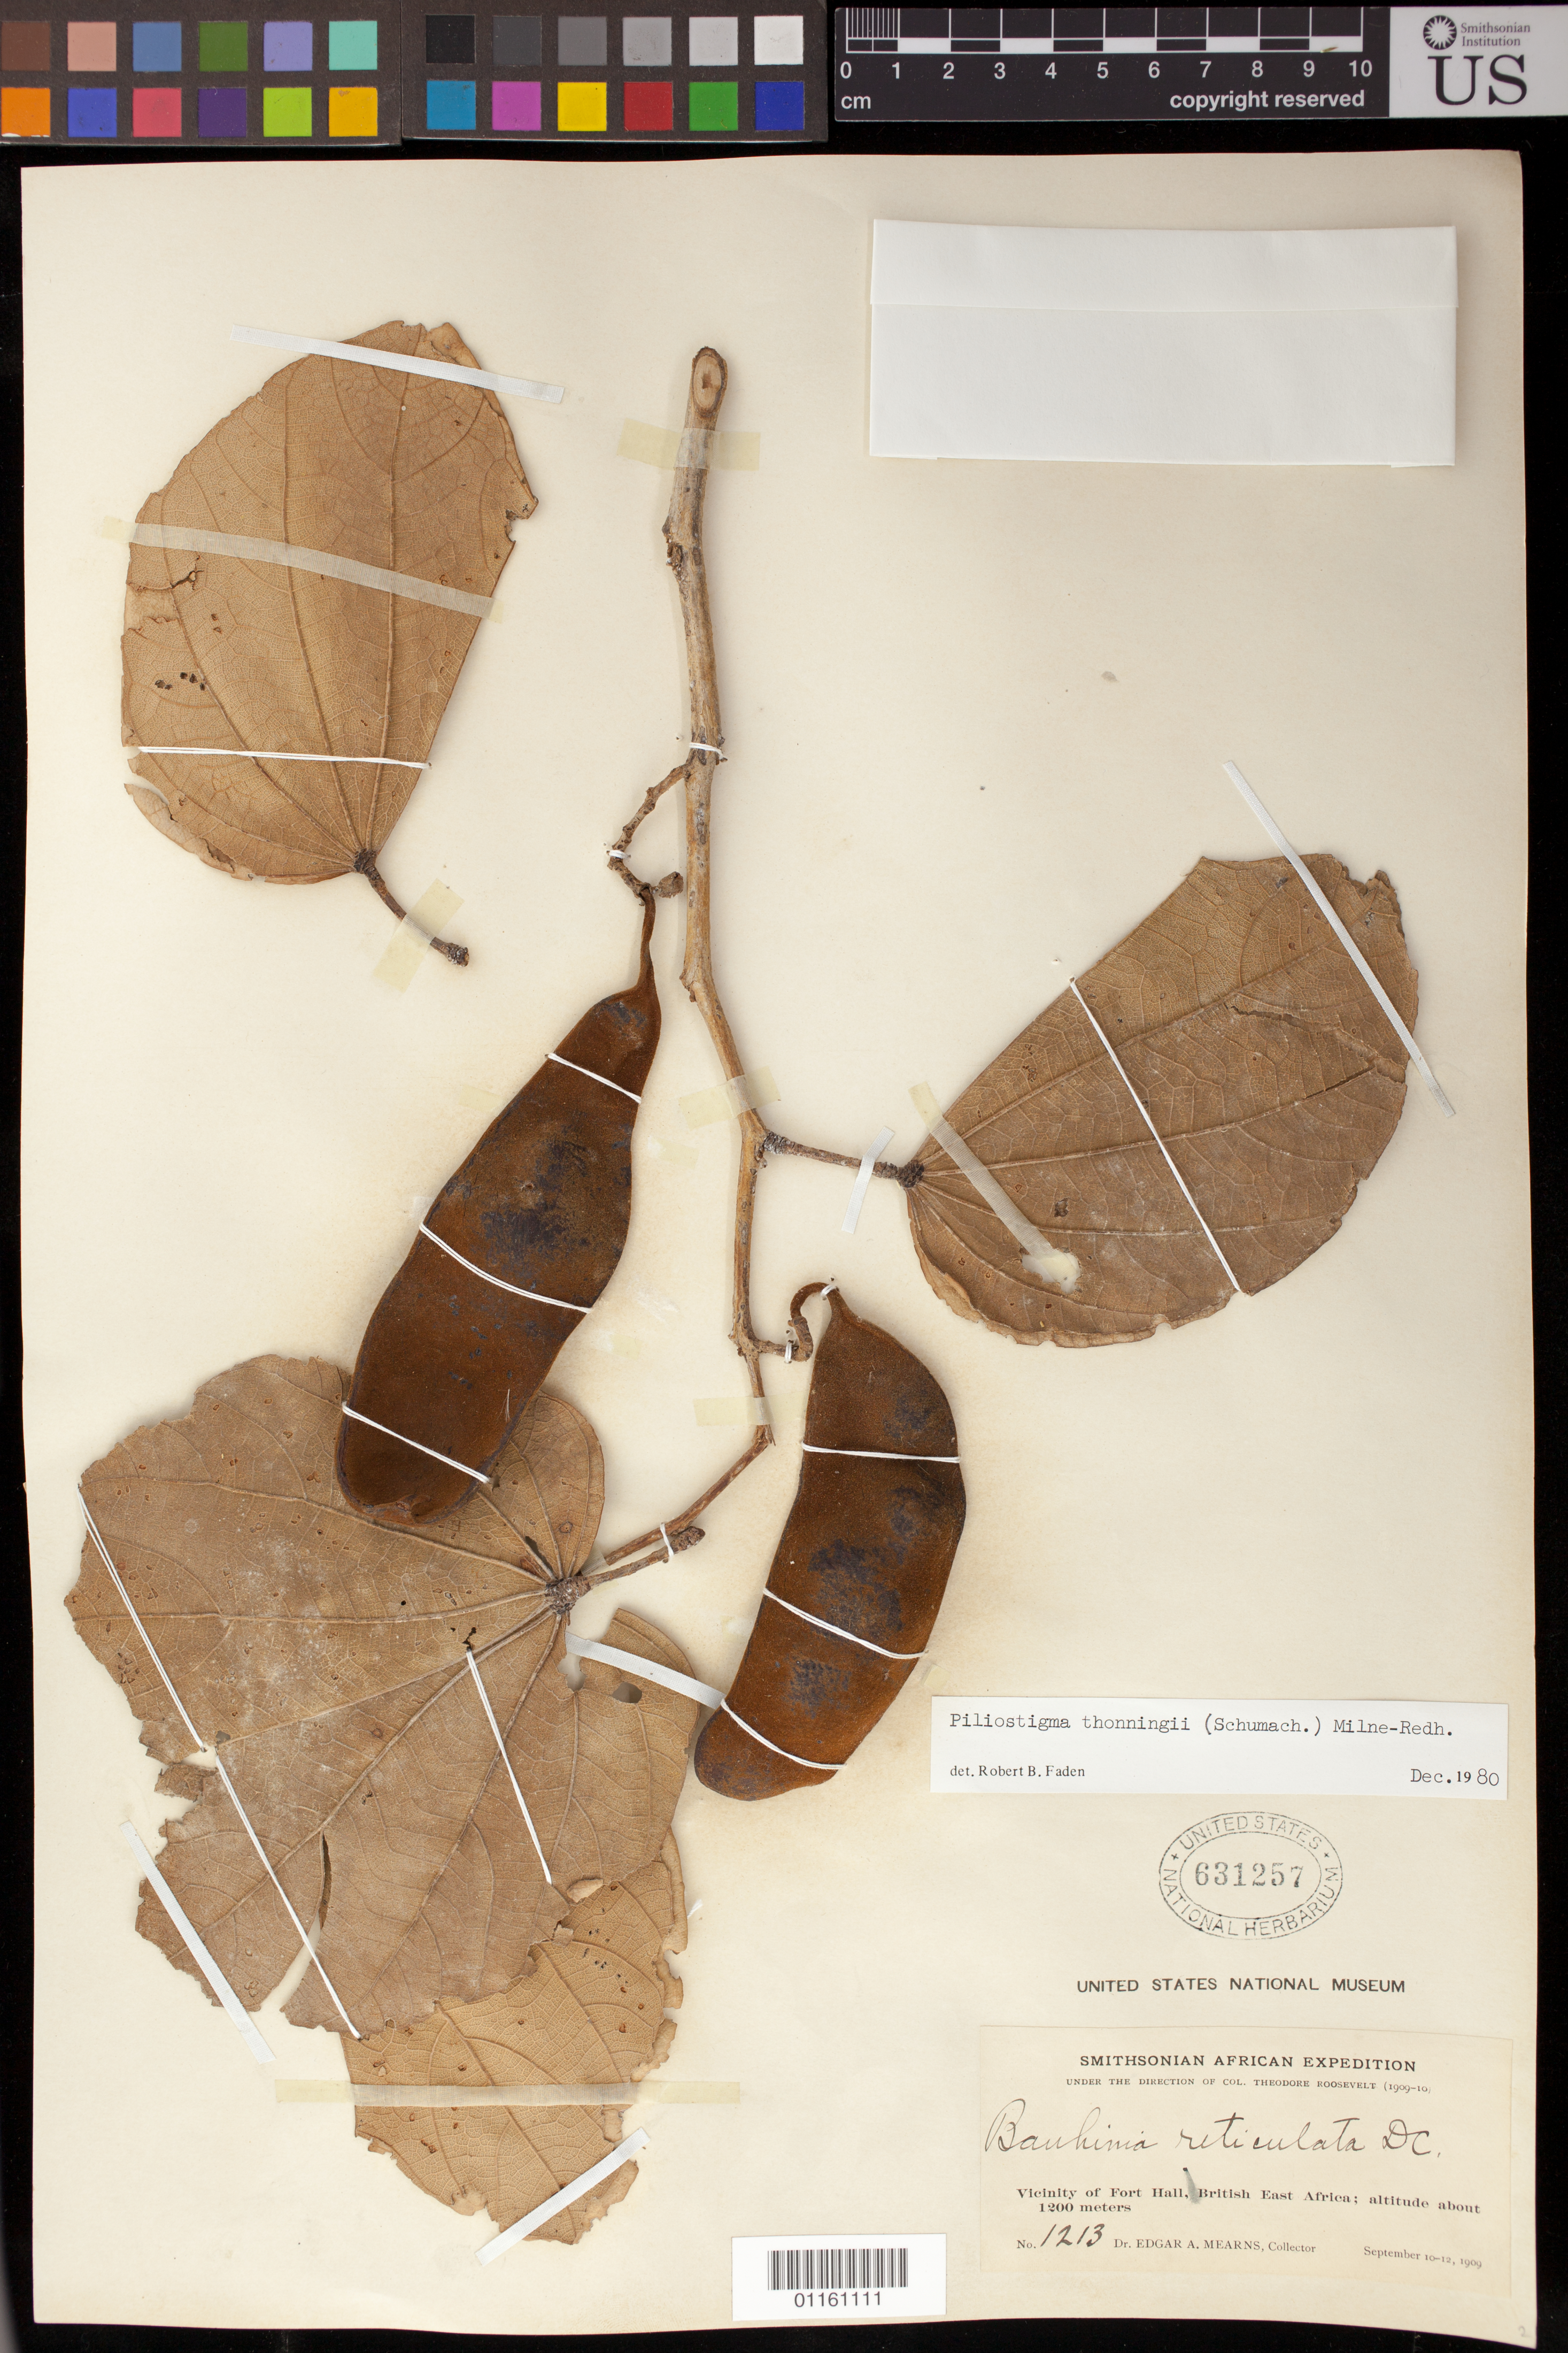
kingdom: Plantae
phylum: Tracheophyta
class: Magnoliopsida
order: Fabales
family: Fabaceae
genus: Piliostigma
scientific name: Piliostigma thonningii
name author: (Schumach.) Milne-Redh.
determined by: Faden, Robert B., (US), Smithsonian Institution - National Museum of Natural History (UNITED STATES)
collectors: E. A. Mearns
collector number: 1213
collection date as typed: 10 Sep 1909 to 12 Sep 1909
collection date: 1909-09-10/1909-09-12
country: Kenya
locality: Vicinity of Fort Hall.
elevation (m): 1200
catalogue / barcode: US 631257